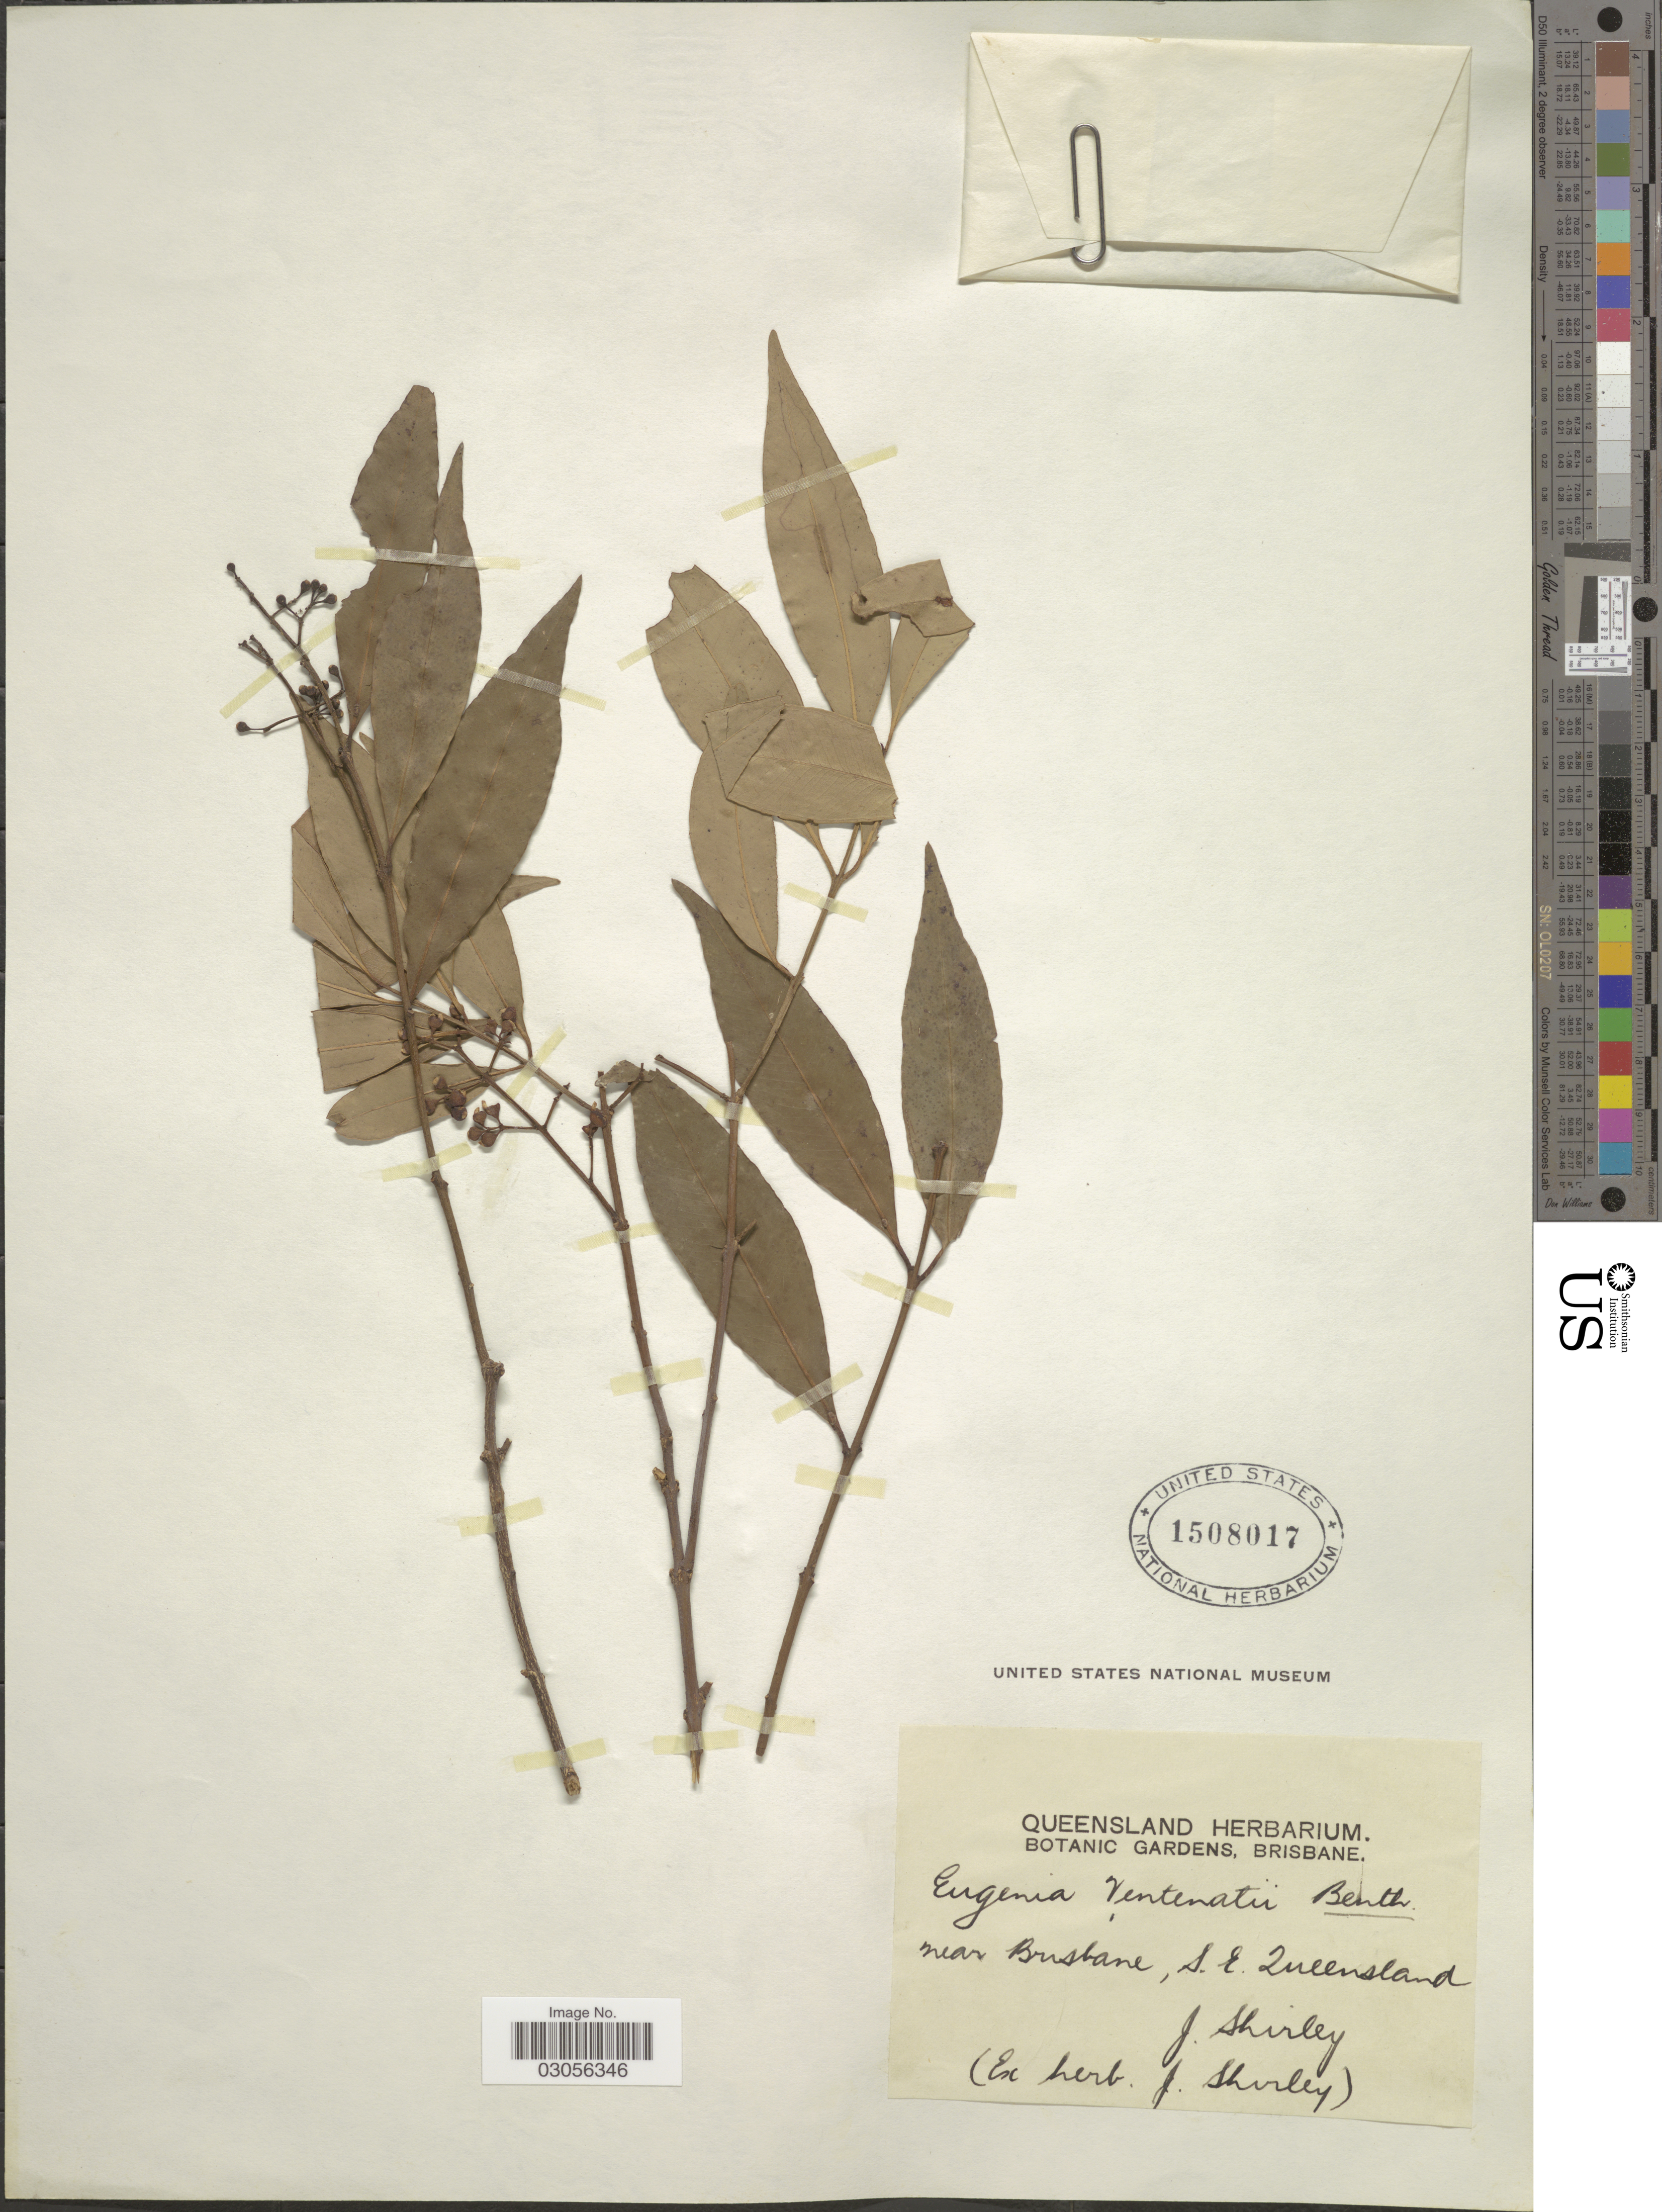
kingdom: Plantae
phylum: Tracheophyta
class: Magnoliopsida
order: Myrtales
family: Myrtaceae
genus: Syzygium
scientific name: Syzygium floribundum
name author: F. Muell.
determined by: Strong, Mark T., (BOT), Smithsonian Institution - National Museum of Natural History (UNITED STATES)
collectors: J. Shirley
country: Australia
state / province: Queensland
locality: Near Brisbane, S.E. Queensland.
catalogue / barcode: US 1508017